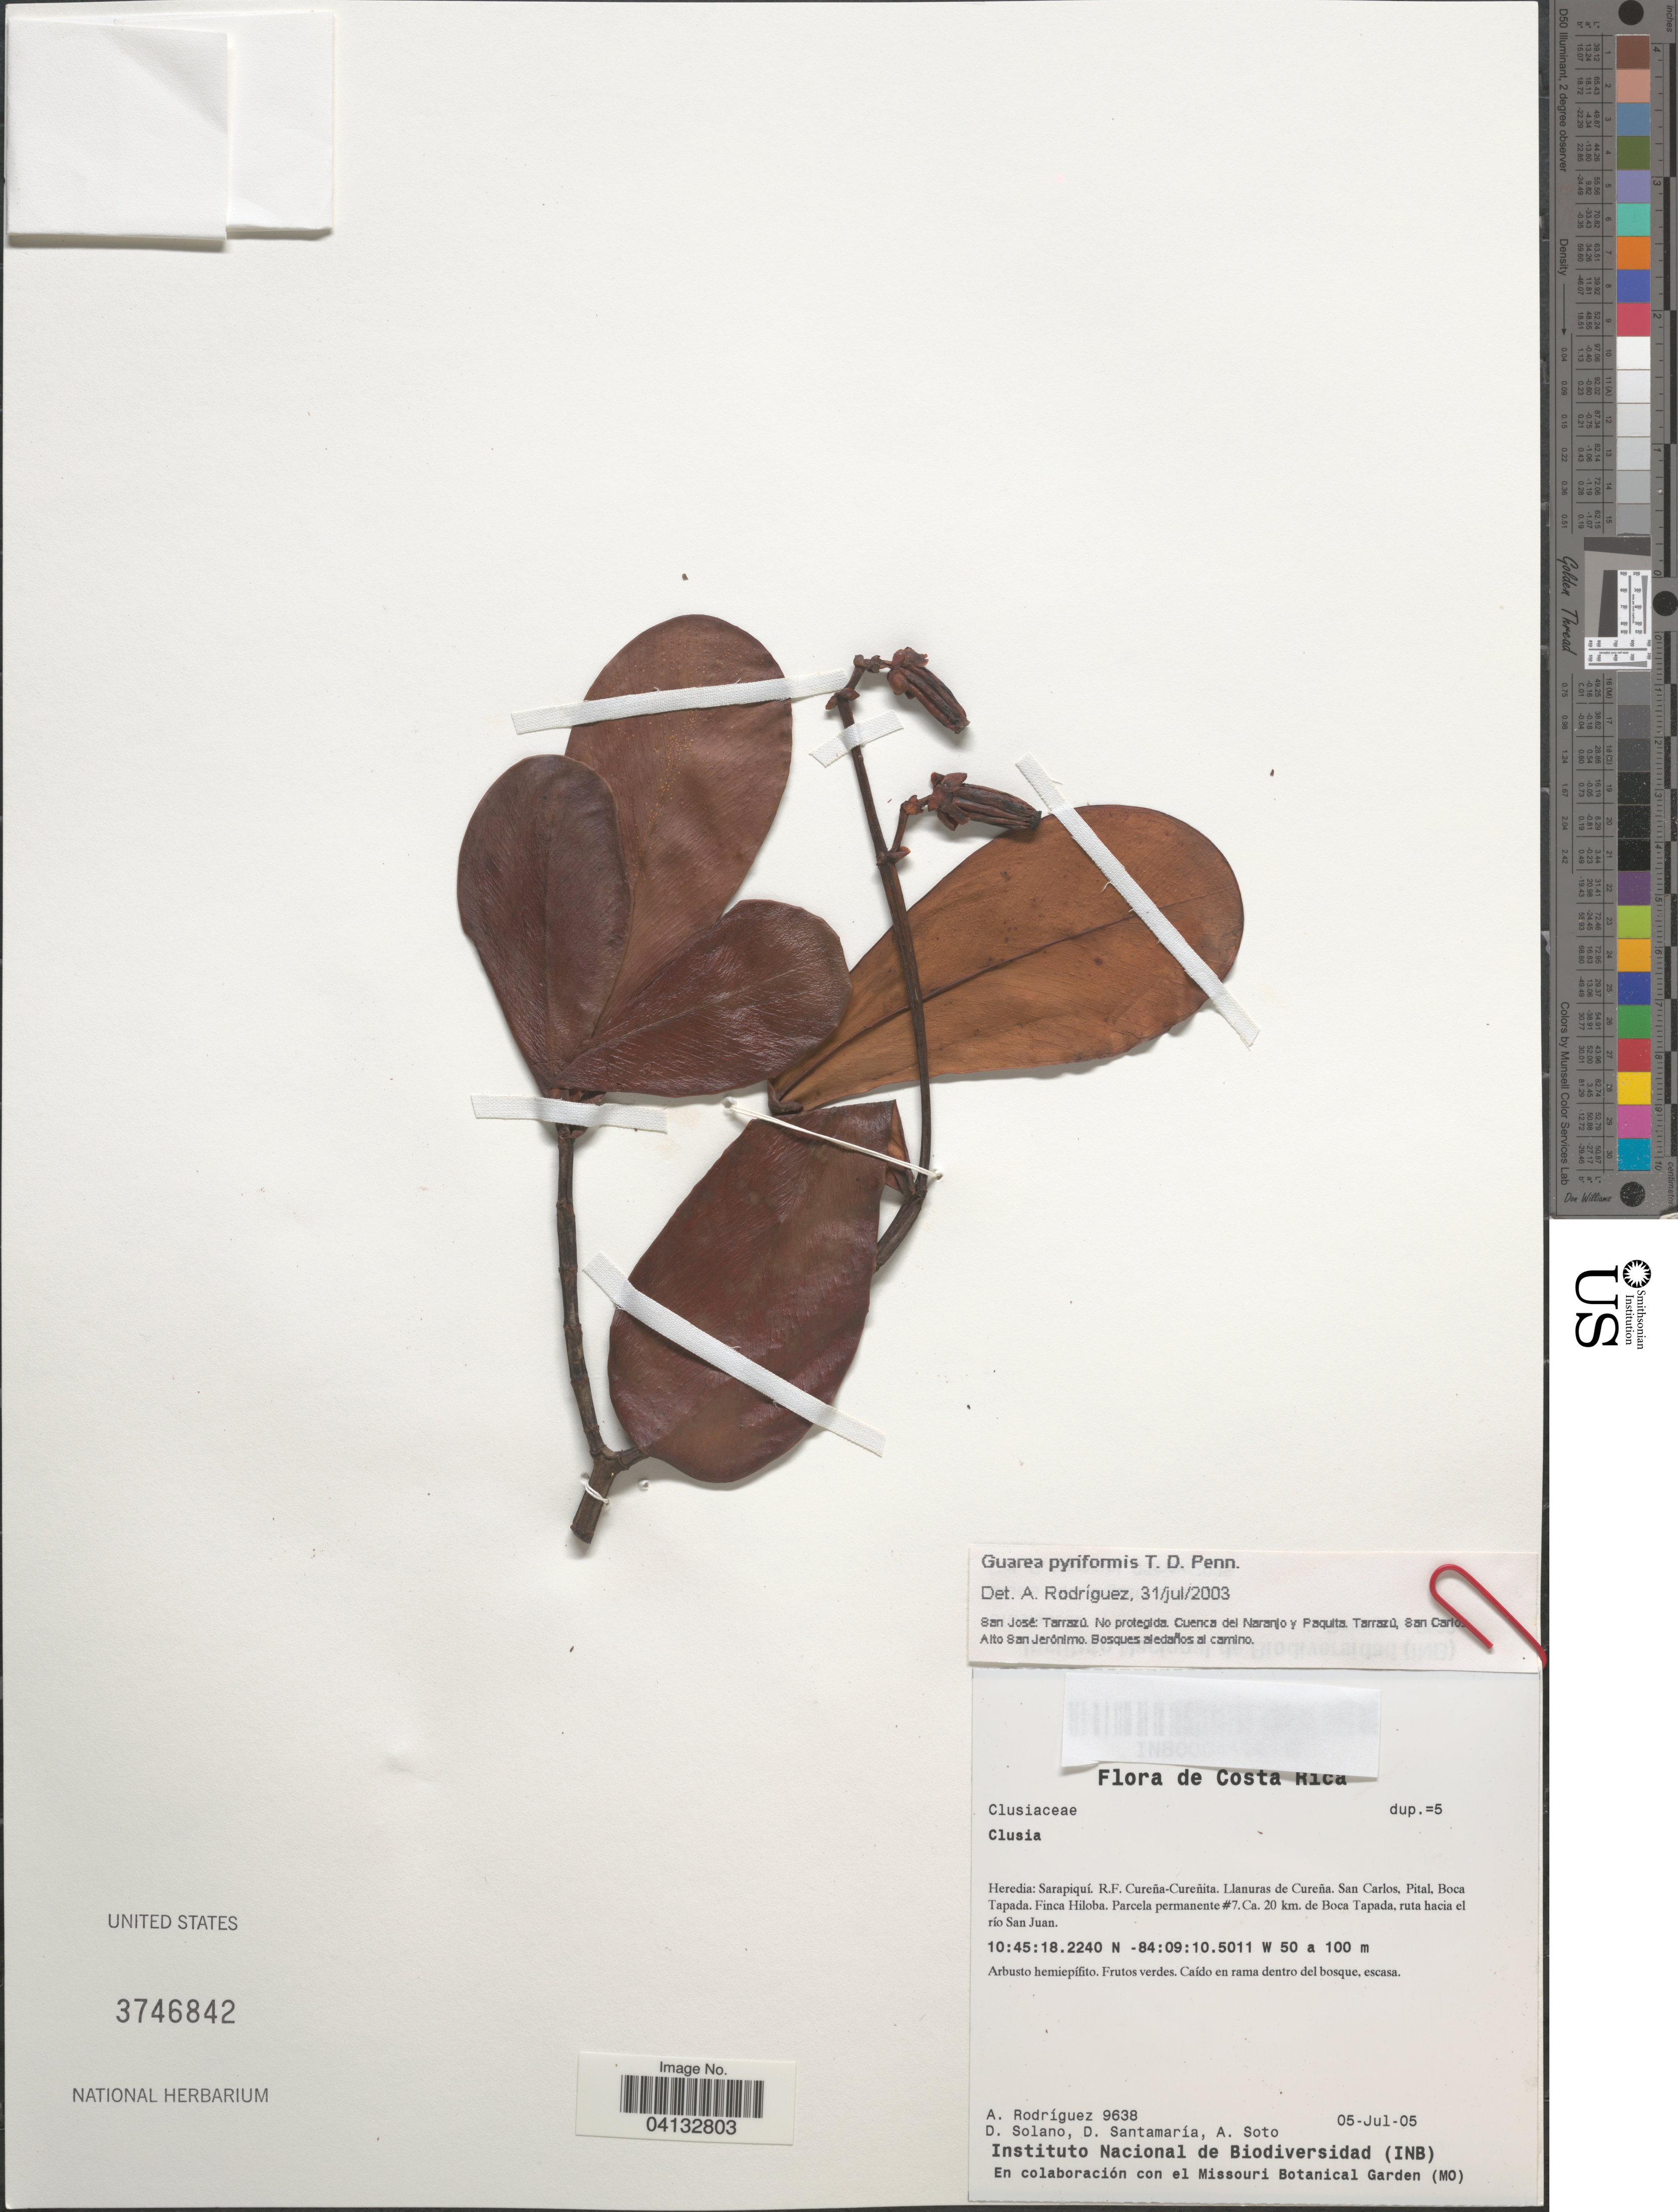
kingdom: Plantae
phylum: Tracheophyta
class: Magnoliopsida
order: Sapindales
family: Meliaceae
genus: Guarea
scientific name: Guarea pyriformis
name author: T.D. Penn.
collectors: A. Rodríguez, D. Solano, D. Santamaria & A. Soto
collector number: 9638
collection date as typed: Transcribed d/m/y: 5/7/5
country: Costa Rica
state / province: Heredia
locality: Sarapiquí. R.F. Cureña-Cureñita. Llanuras de Cureña. San Carlos, Pital, Boca Tapada. Finca Hiloba. Parcela permanente #7. Ca. 20 km. de Boca Tapada, ruta hacia el río San Juan.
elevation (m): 50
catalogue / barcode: US 3746842